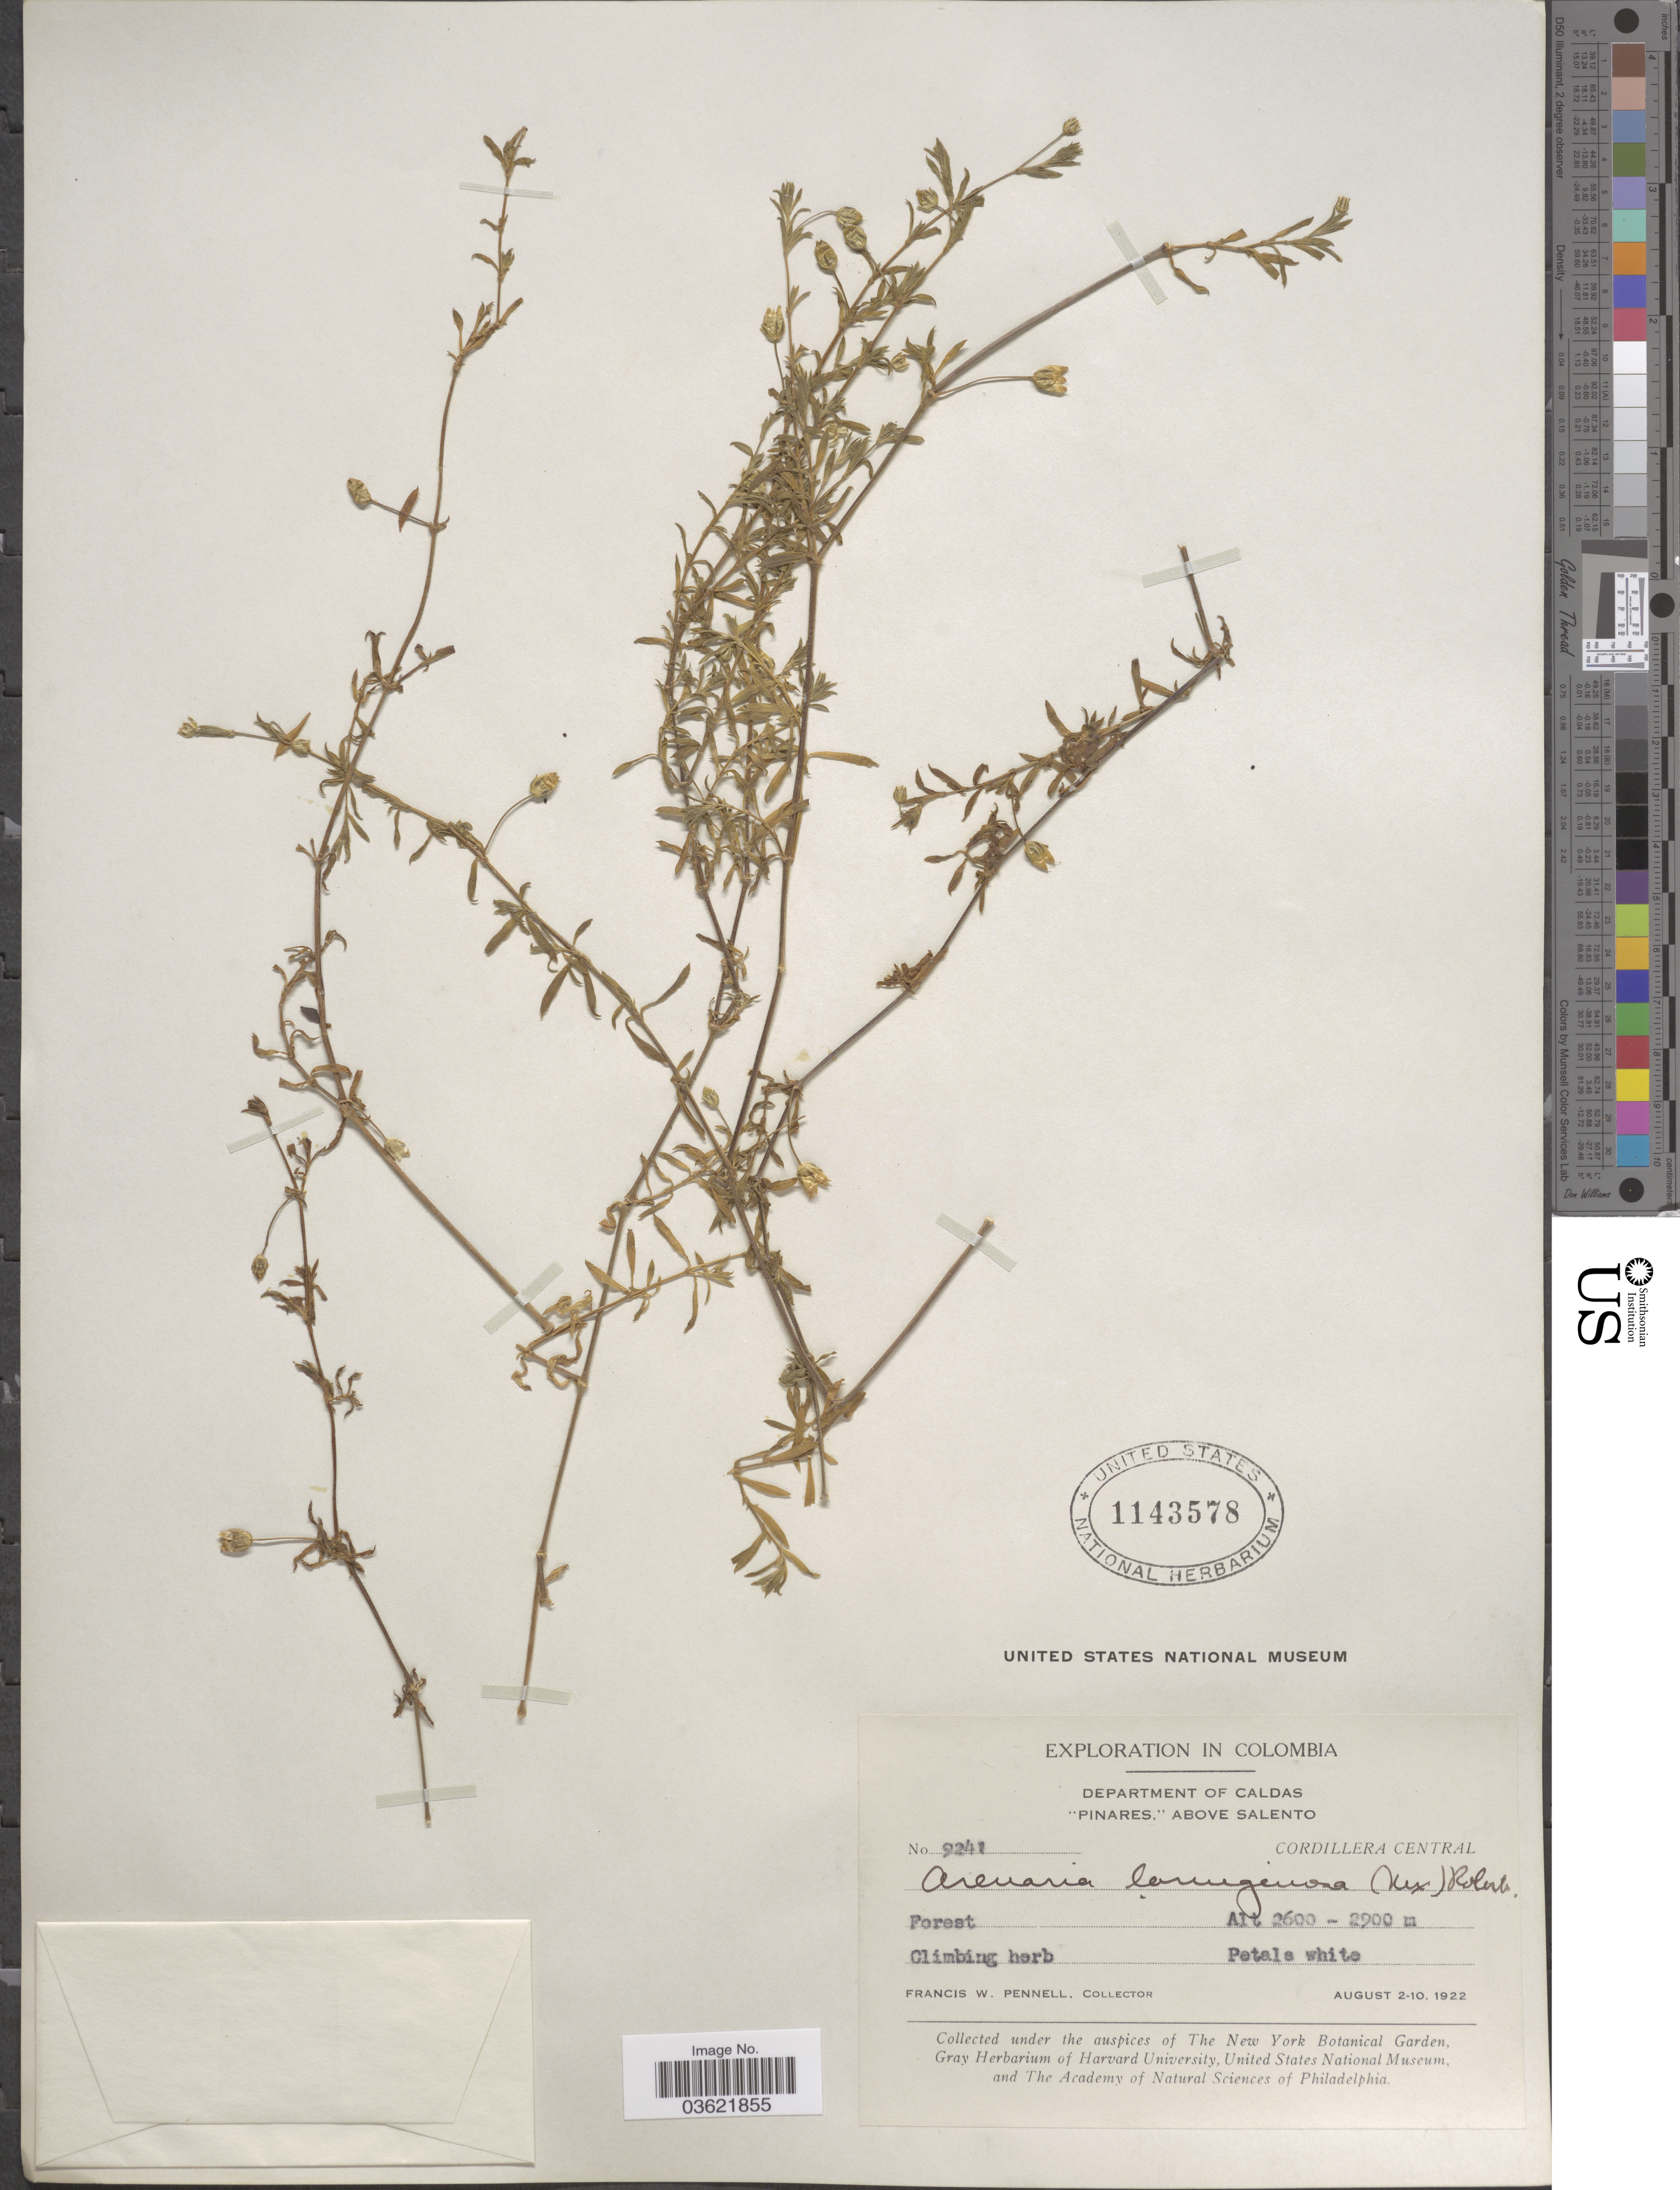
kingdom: Plantae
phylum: Tracheophyta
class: Magnoliopsida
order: Caryophyllales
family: Caryophyllaceae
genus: Arenaria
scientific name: Arenaria lanuginosa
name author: (Michx.) Rohrb.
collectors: F. W. Pennell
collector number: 9241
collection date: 1922-08-02/1922-08-10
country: Colombia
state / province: Caldas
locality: Department of Caldas. "Pinares", above Salento. Cordillera Central.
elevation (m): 2600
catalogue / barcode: US 1143578